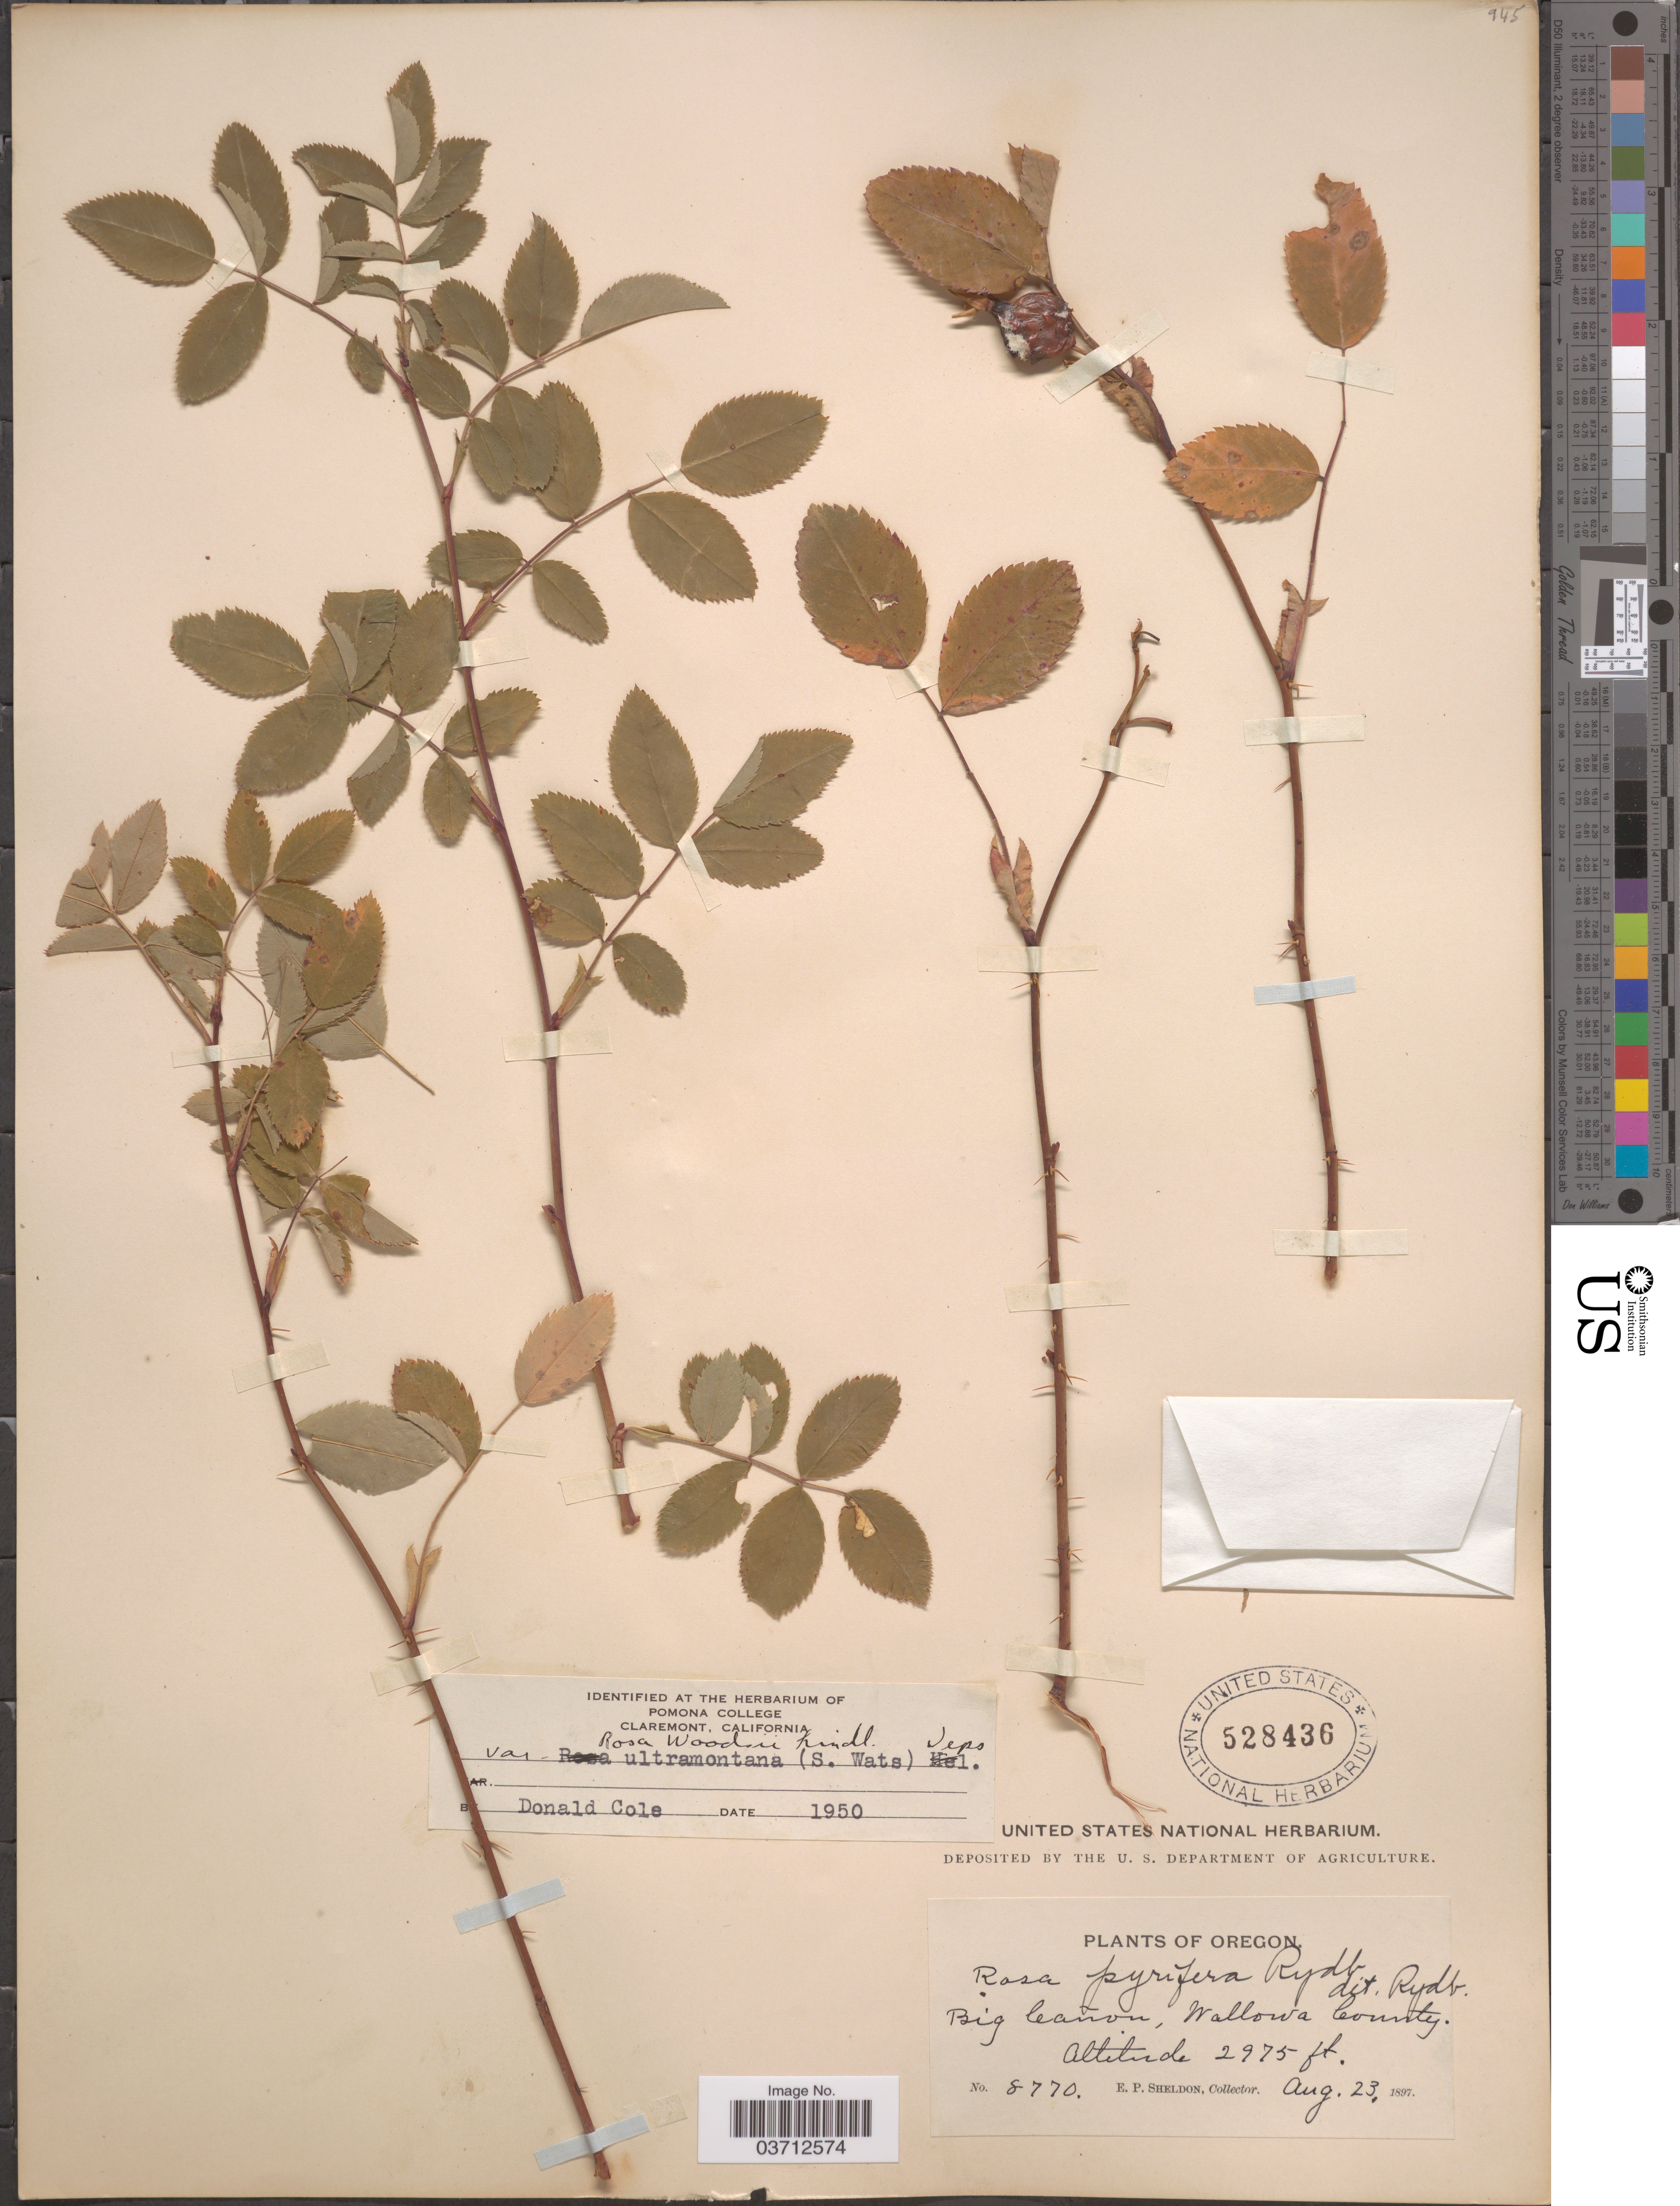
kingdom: Plantae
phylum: Tracheophyta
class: Magnoliopsida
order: Rosales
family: Rosaceae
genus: Rosa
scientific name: Rosa woodsii var. ultramontana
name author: Lindl.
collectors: E. P. Sheldon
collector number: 8770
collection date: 1897-08-23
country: United States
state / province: Oregon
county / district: Wallowa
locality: Big Cañon, Wallowa County.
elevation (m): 907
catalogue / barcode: US 528436